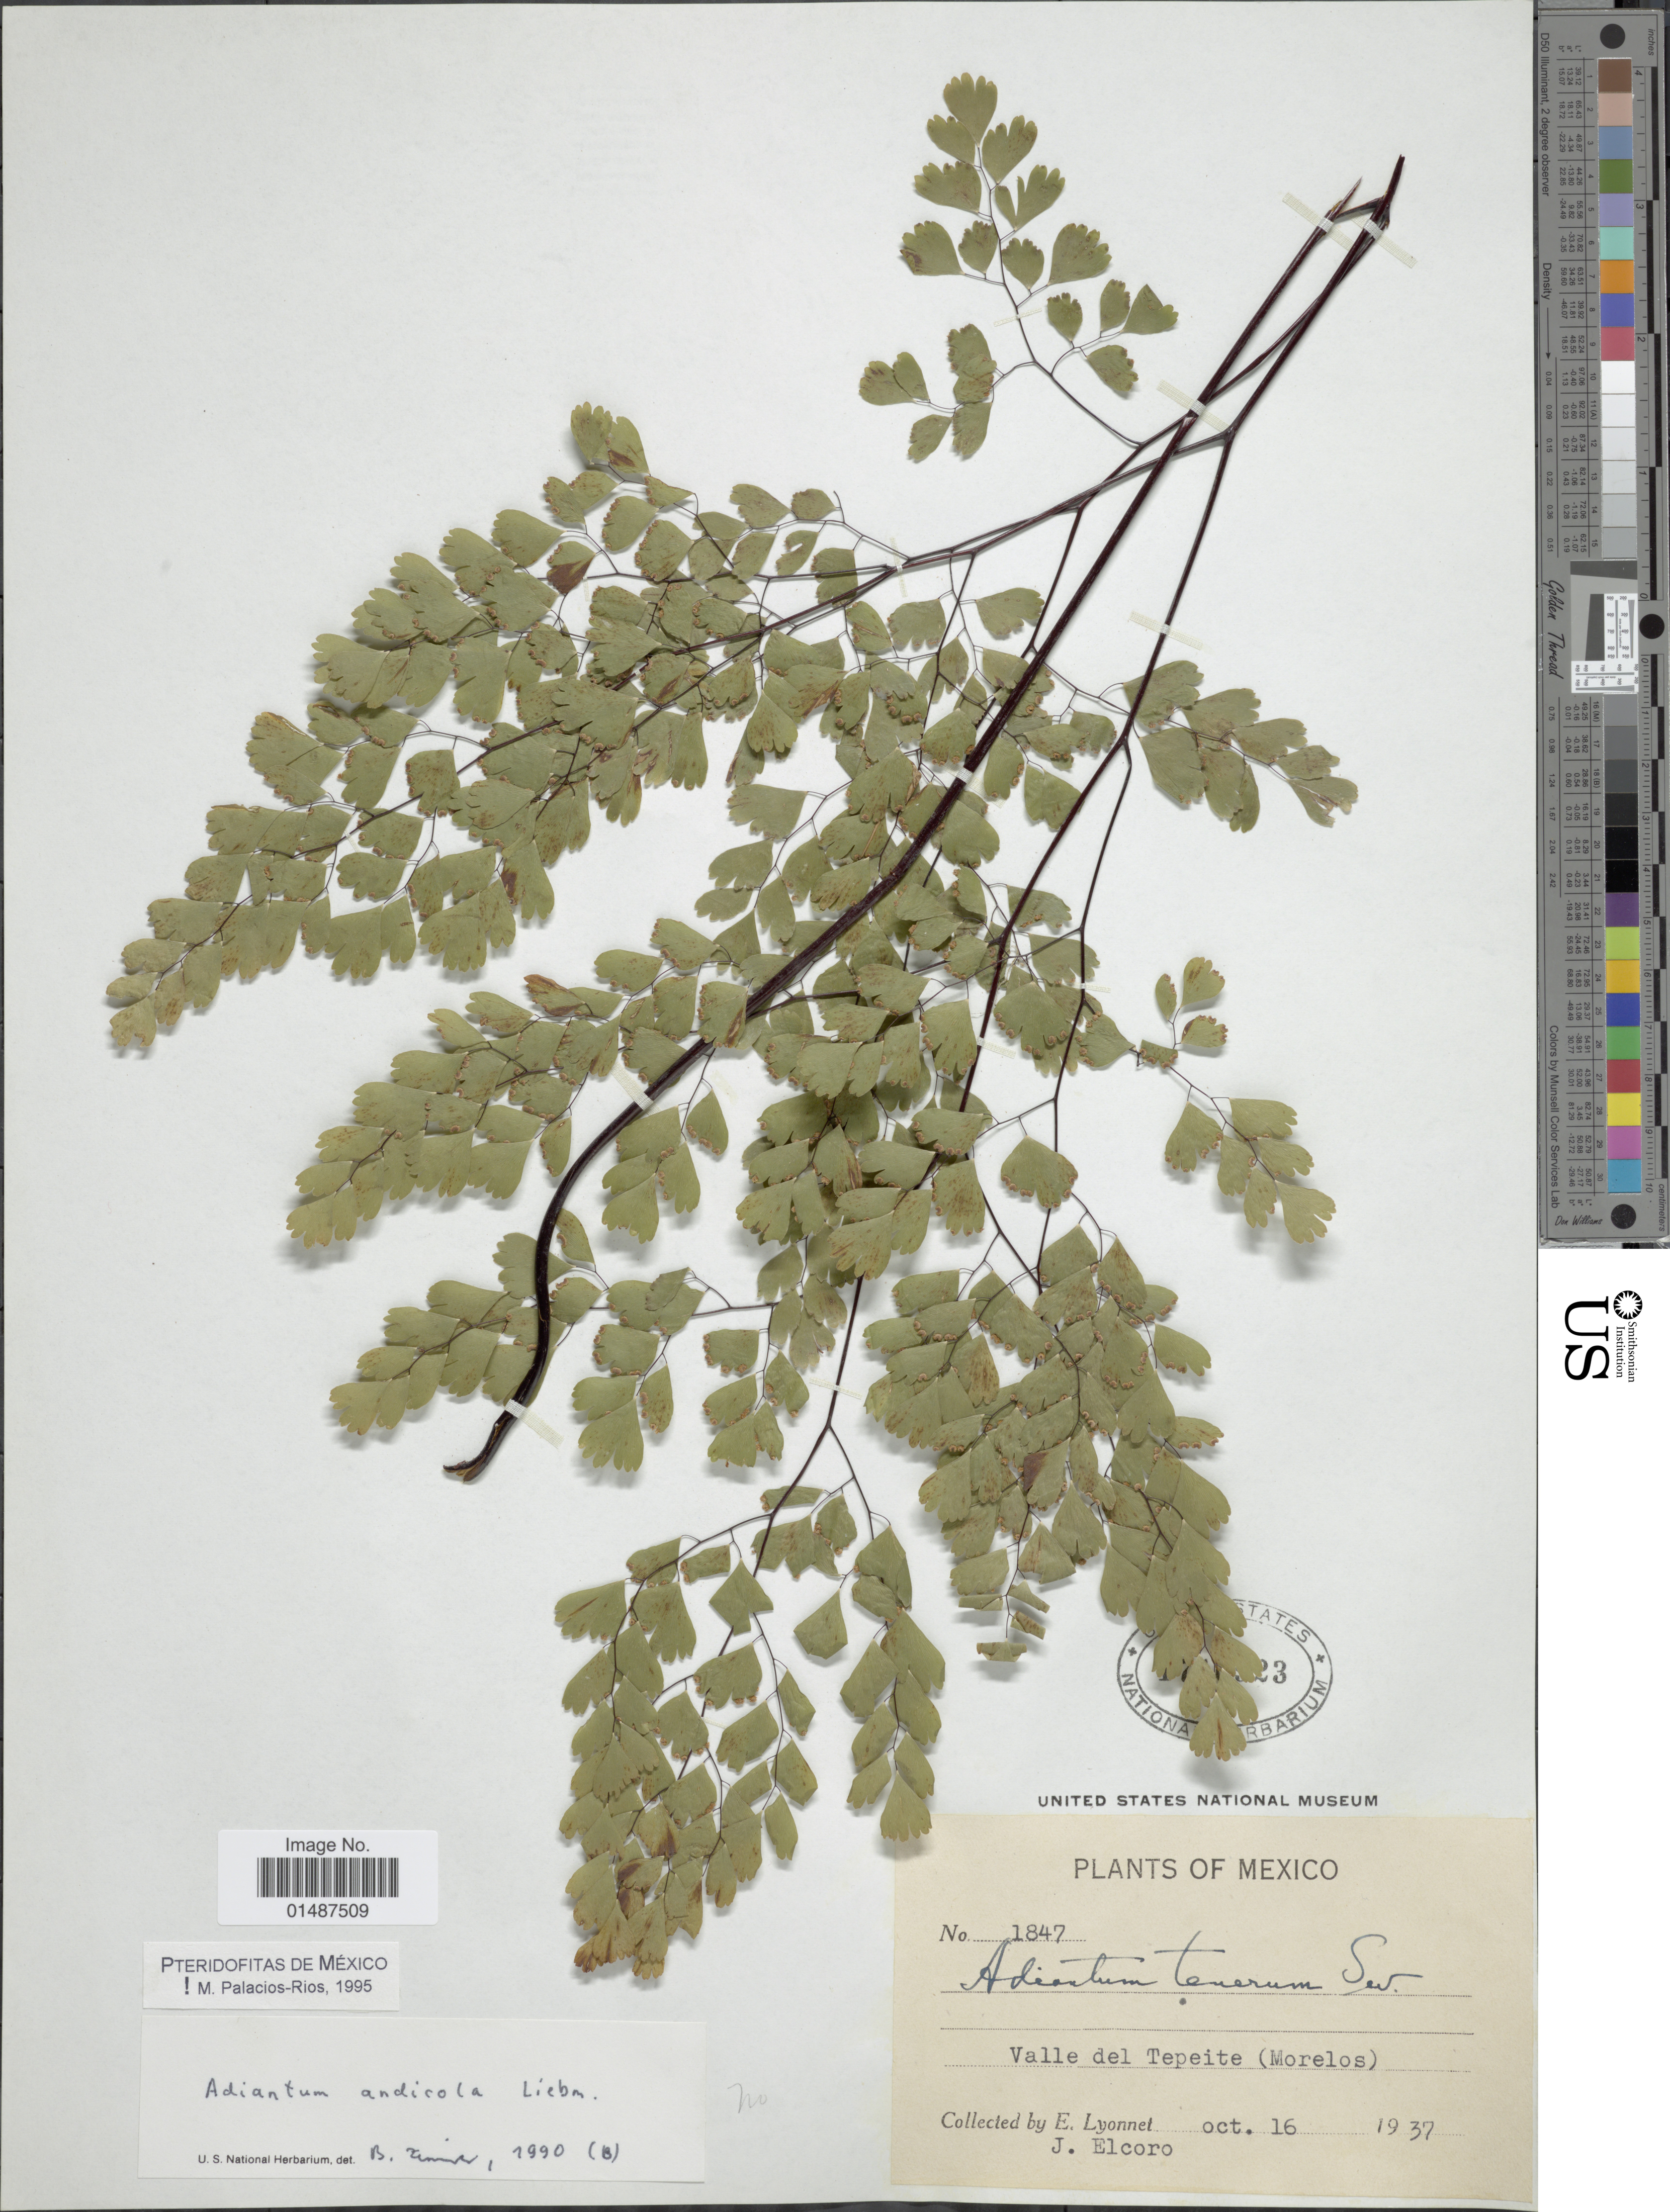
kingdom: Plantae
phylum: Tracheophyta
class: Polypodiopsida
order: Polypodiales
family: Pteridaceae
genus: Adiantum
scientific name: Adiantum andicola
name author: Liebm.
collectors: J. Elcoro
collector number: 1847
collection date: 1937-10-16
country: Mexico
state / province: Morelos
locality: Valle del Tepeite